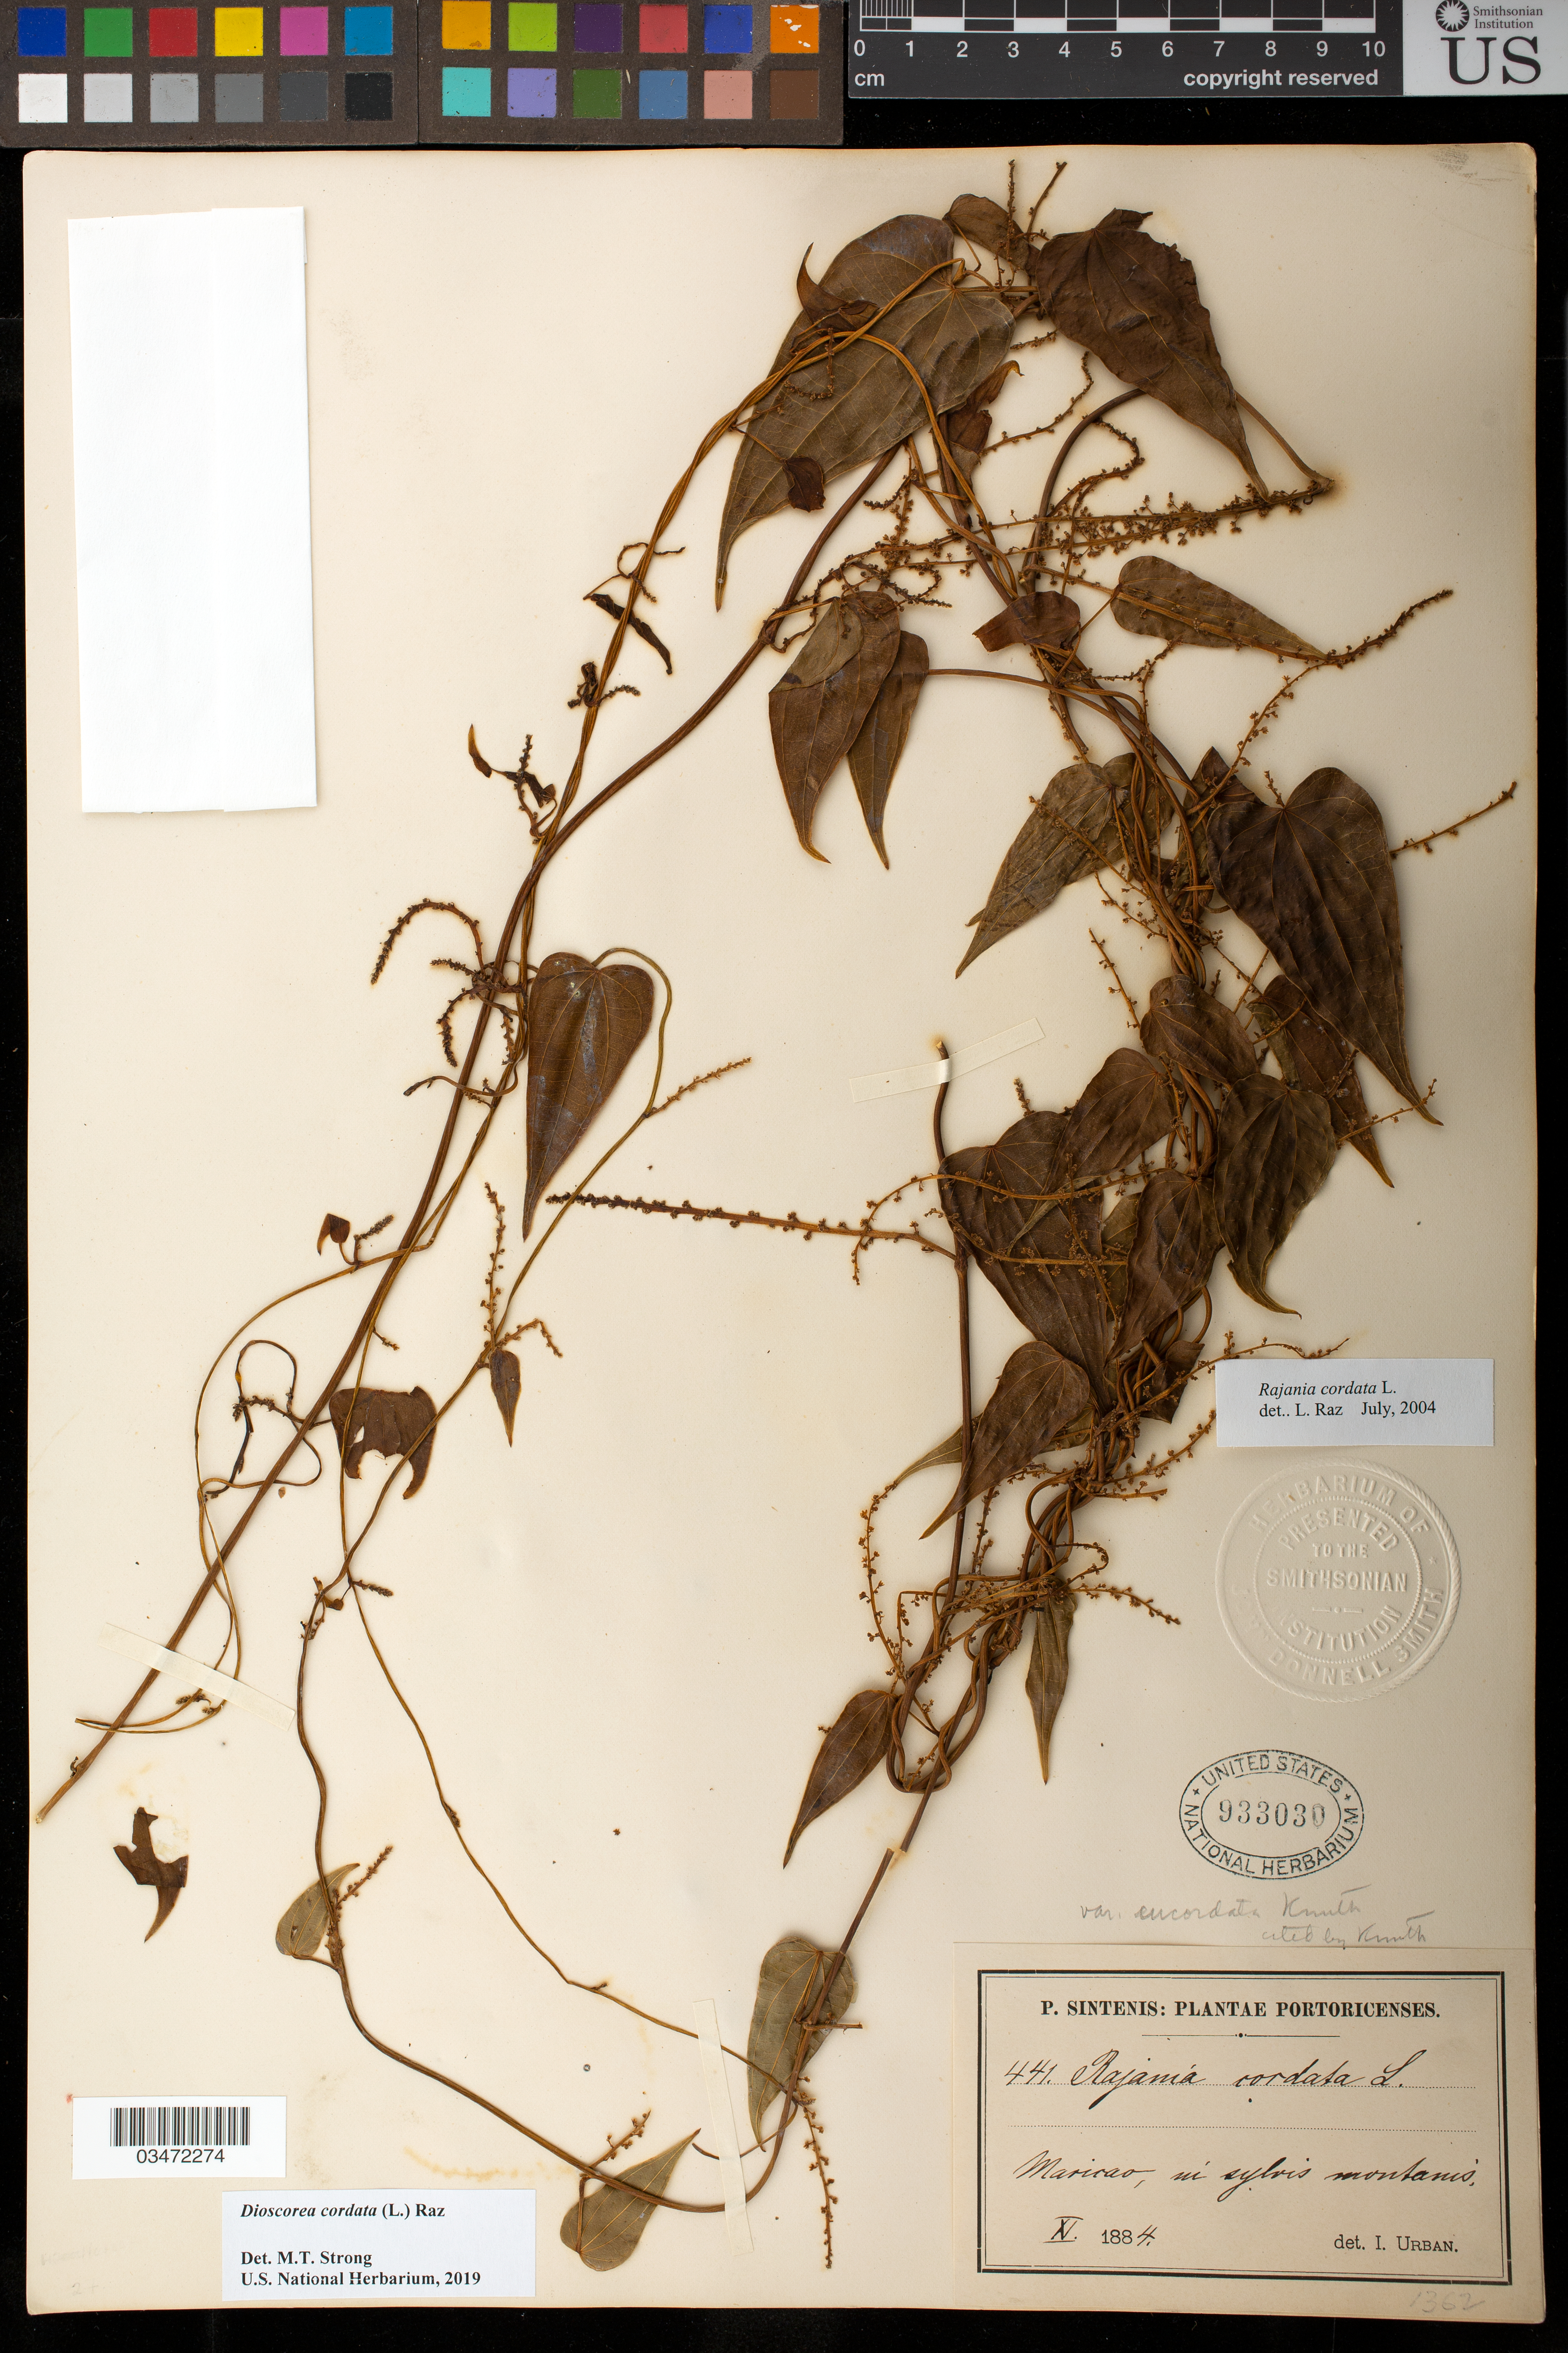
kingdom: Plantae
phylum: Tracheophyta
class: Liliopsida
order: Dioscoreales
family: Dioscoreaceae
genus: Dioscorea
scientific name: Dioscorea cordata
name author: (L.) Raz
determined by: Strong, M. T., (US), Smithsonian Institution - National Museum of Natural History (UNITED STATES)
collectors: P. Sintenis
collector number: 441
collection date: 1884-11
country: Puerto Rico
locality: Maricao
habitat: In sylvis montanis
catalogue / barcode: US 933030